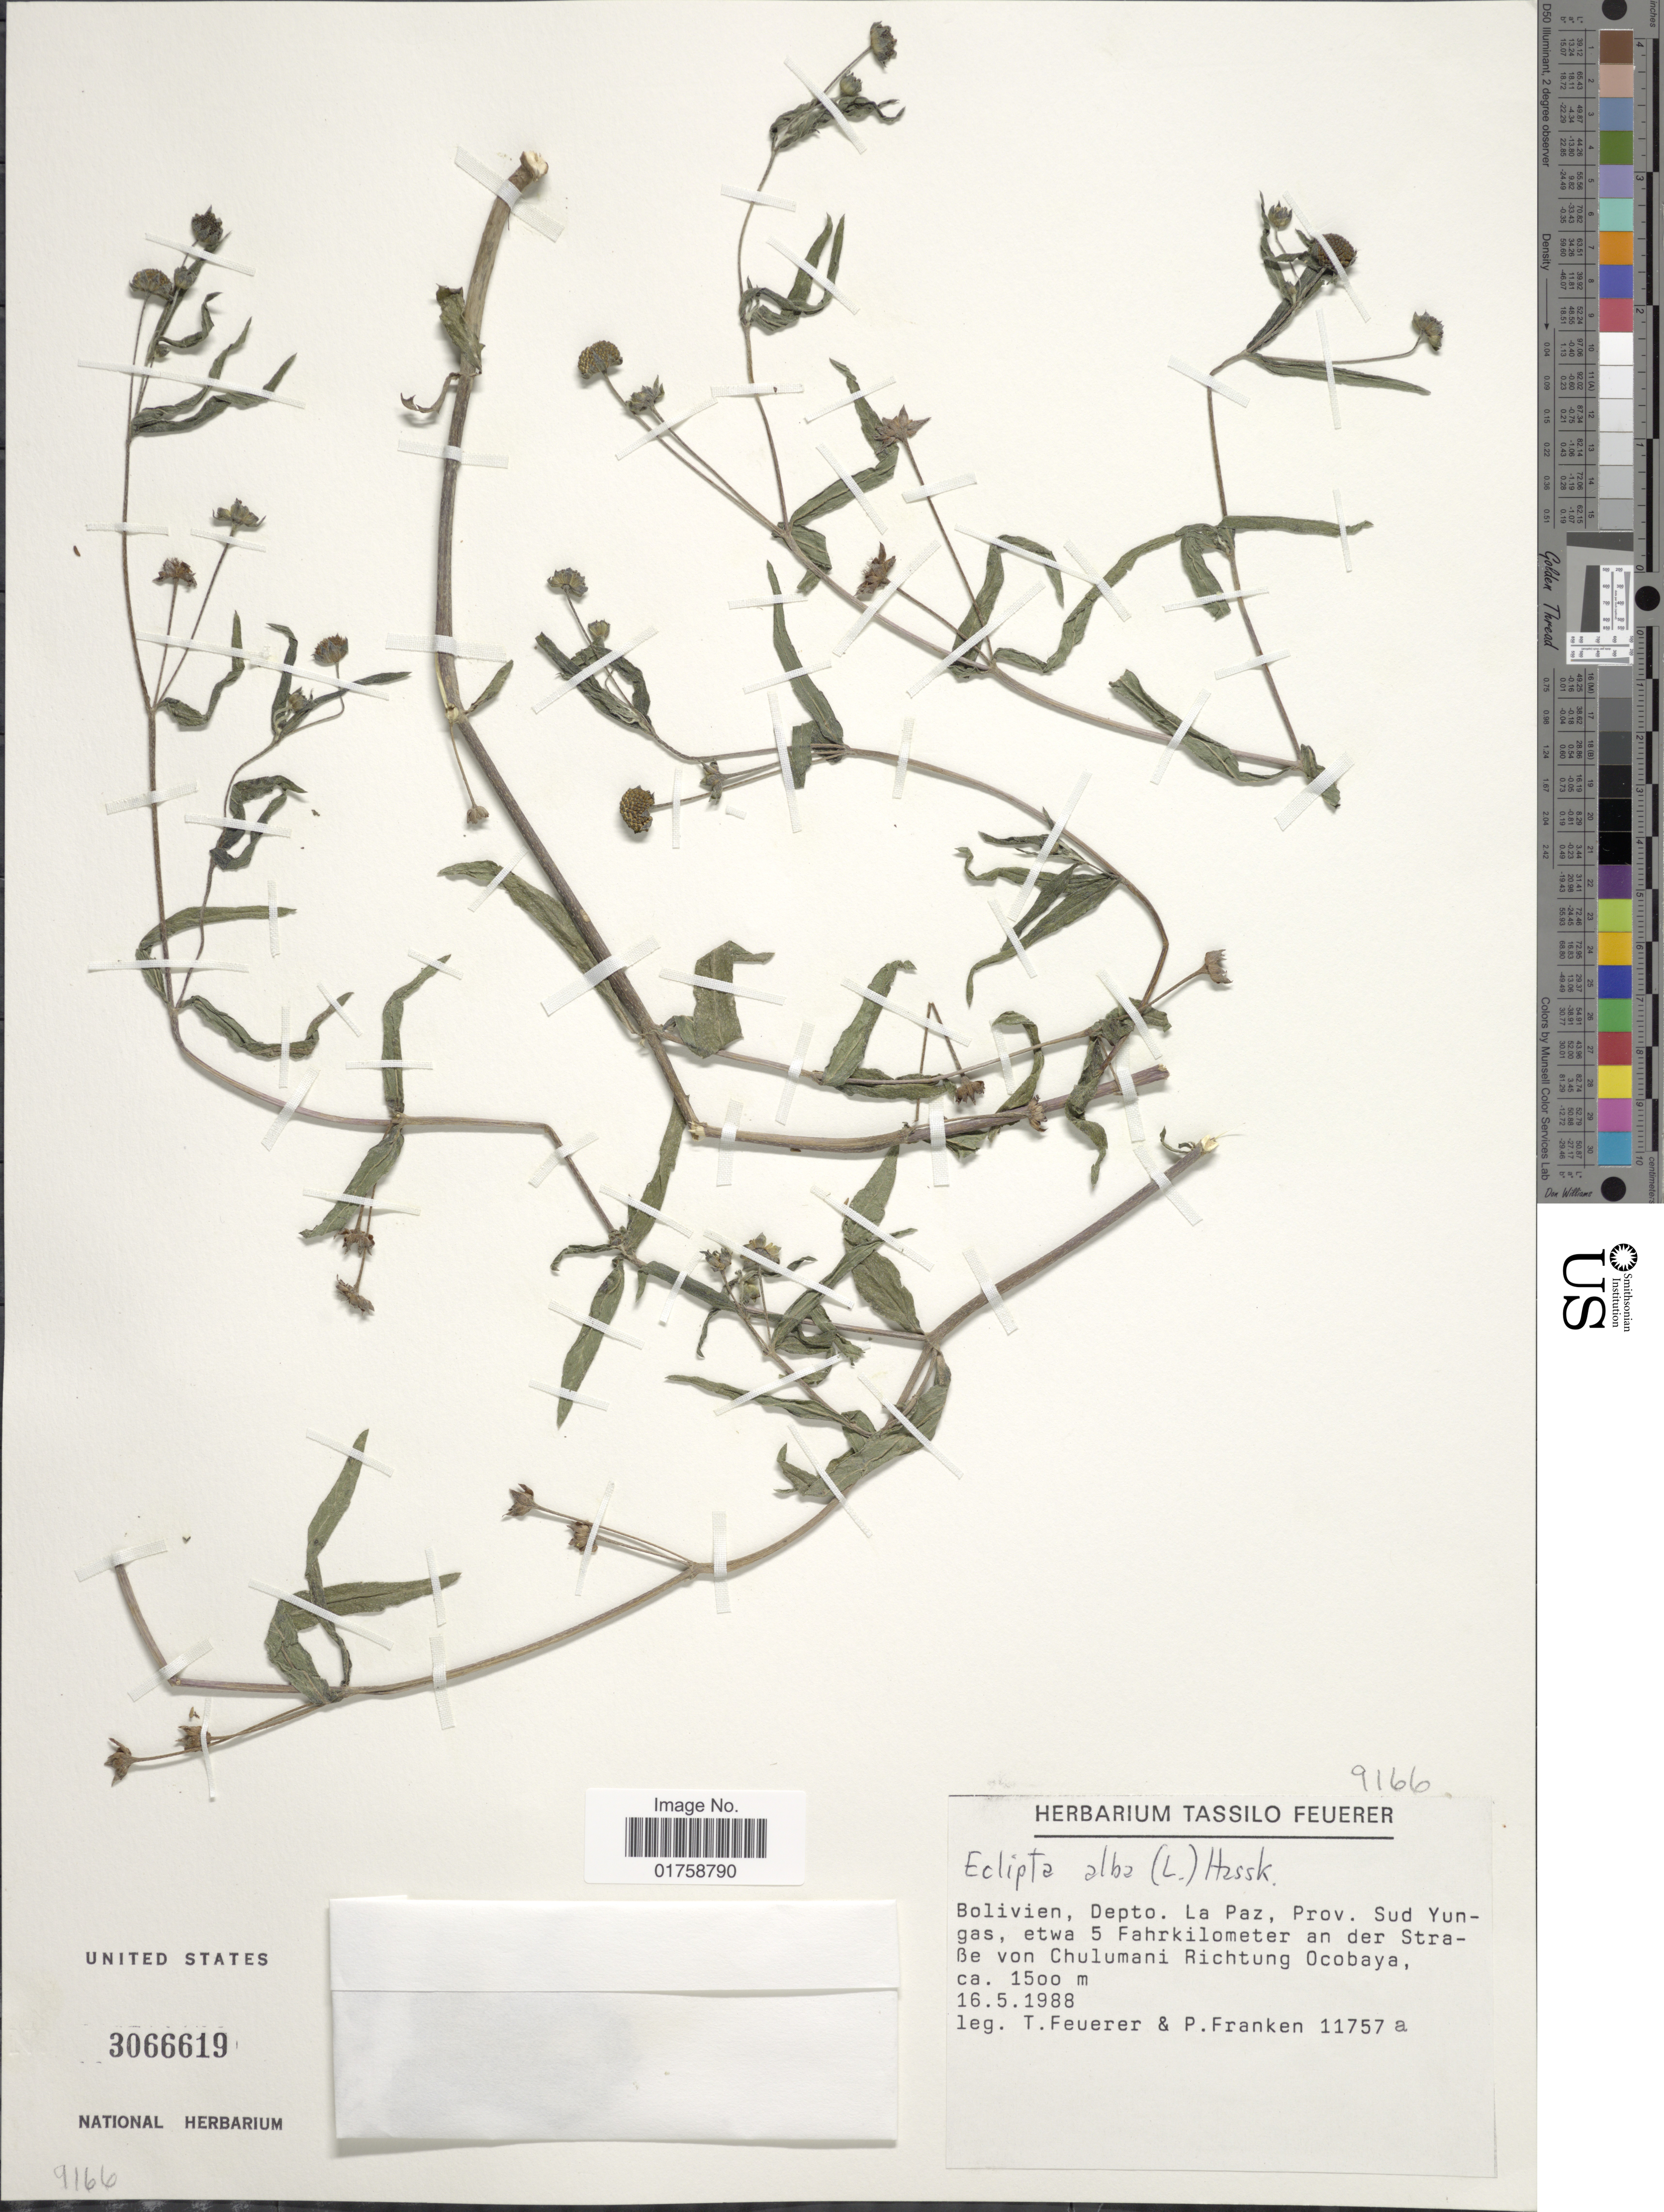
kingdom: Plantae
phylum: Tracheophyta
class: Magnoliopsida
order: Asterales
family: Asteraceae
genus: Eclipta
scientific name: Eclipta alba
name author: (L.) Hassk.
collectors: T. Feuerer & P. Franken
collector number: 11757a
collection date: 1988-05-15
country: Bolivia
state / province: La Paz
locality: Bolivien, Depto. La Paz, Prov. Sud Yungas, etwa 5 Fahrkilometer an der Straße von Chulumani Richtung Ocobaya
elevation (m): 1500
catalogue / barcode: US 3066619